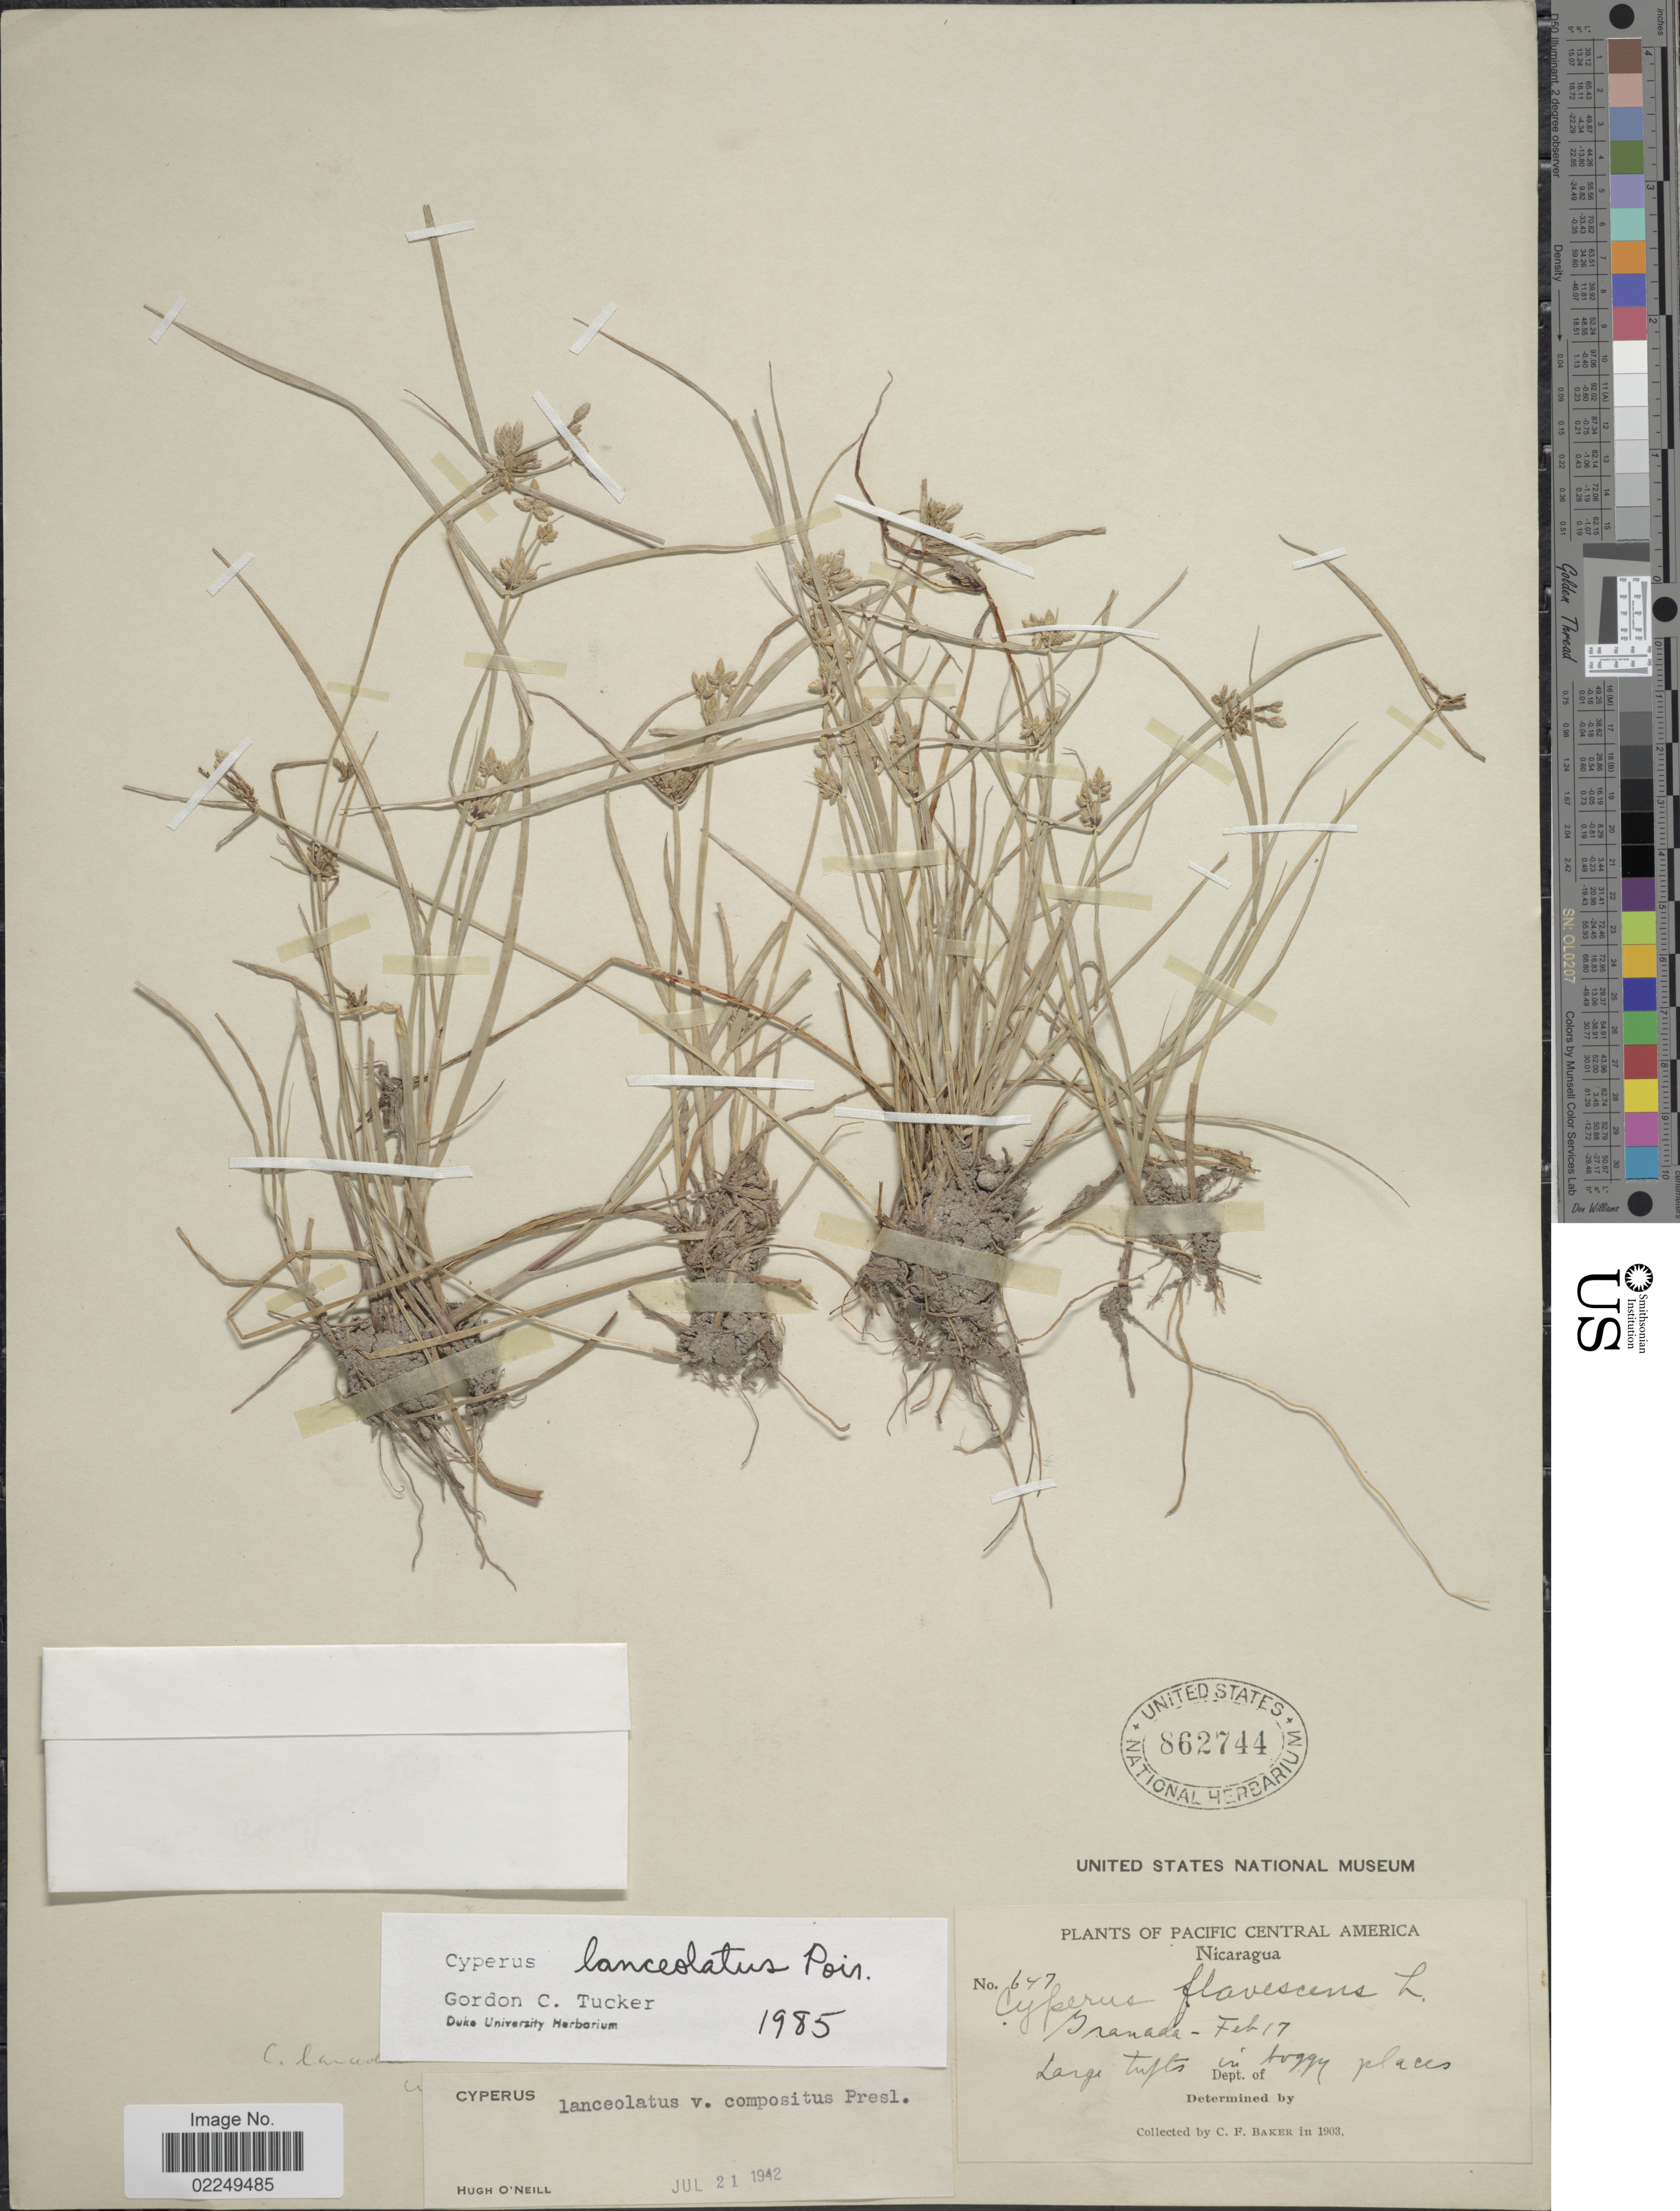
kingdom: Plantae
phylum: Tracheophyta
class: Liliopsida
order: Poales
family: Cyperaceae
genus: Cyperus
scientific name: Cyperus lanceolatus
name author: Poir.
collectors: C. F. Baker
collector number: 647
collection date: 1903-02-17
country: Nicaragua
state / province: Granada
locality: Granada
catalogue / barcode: US 862744